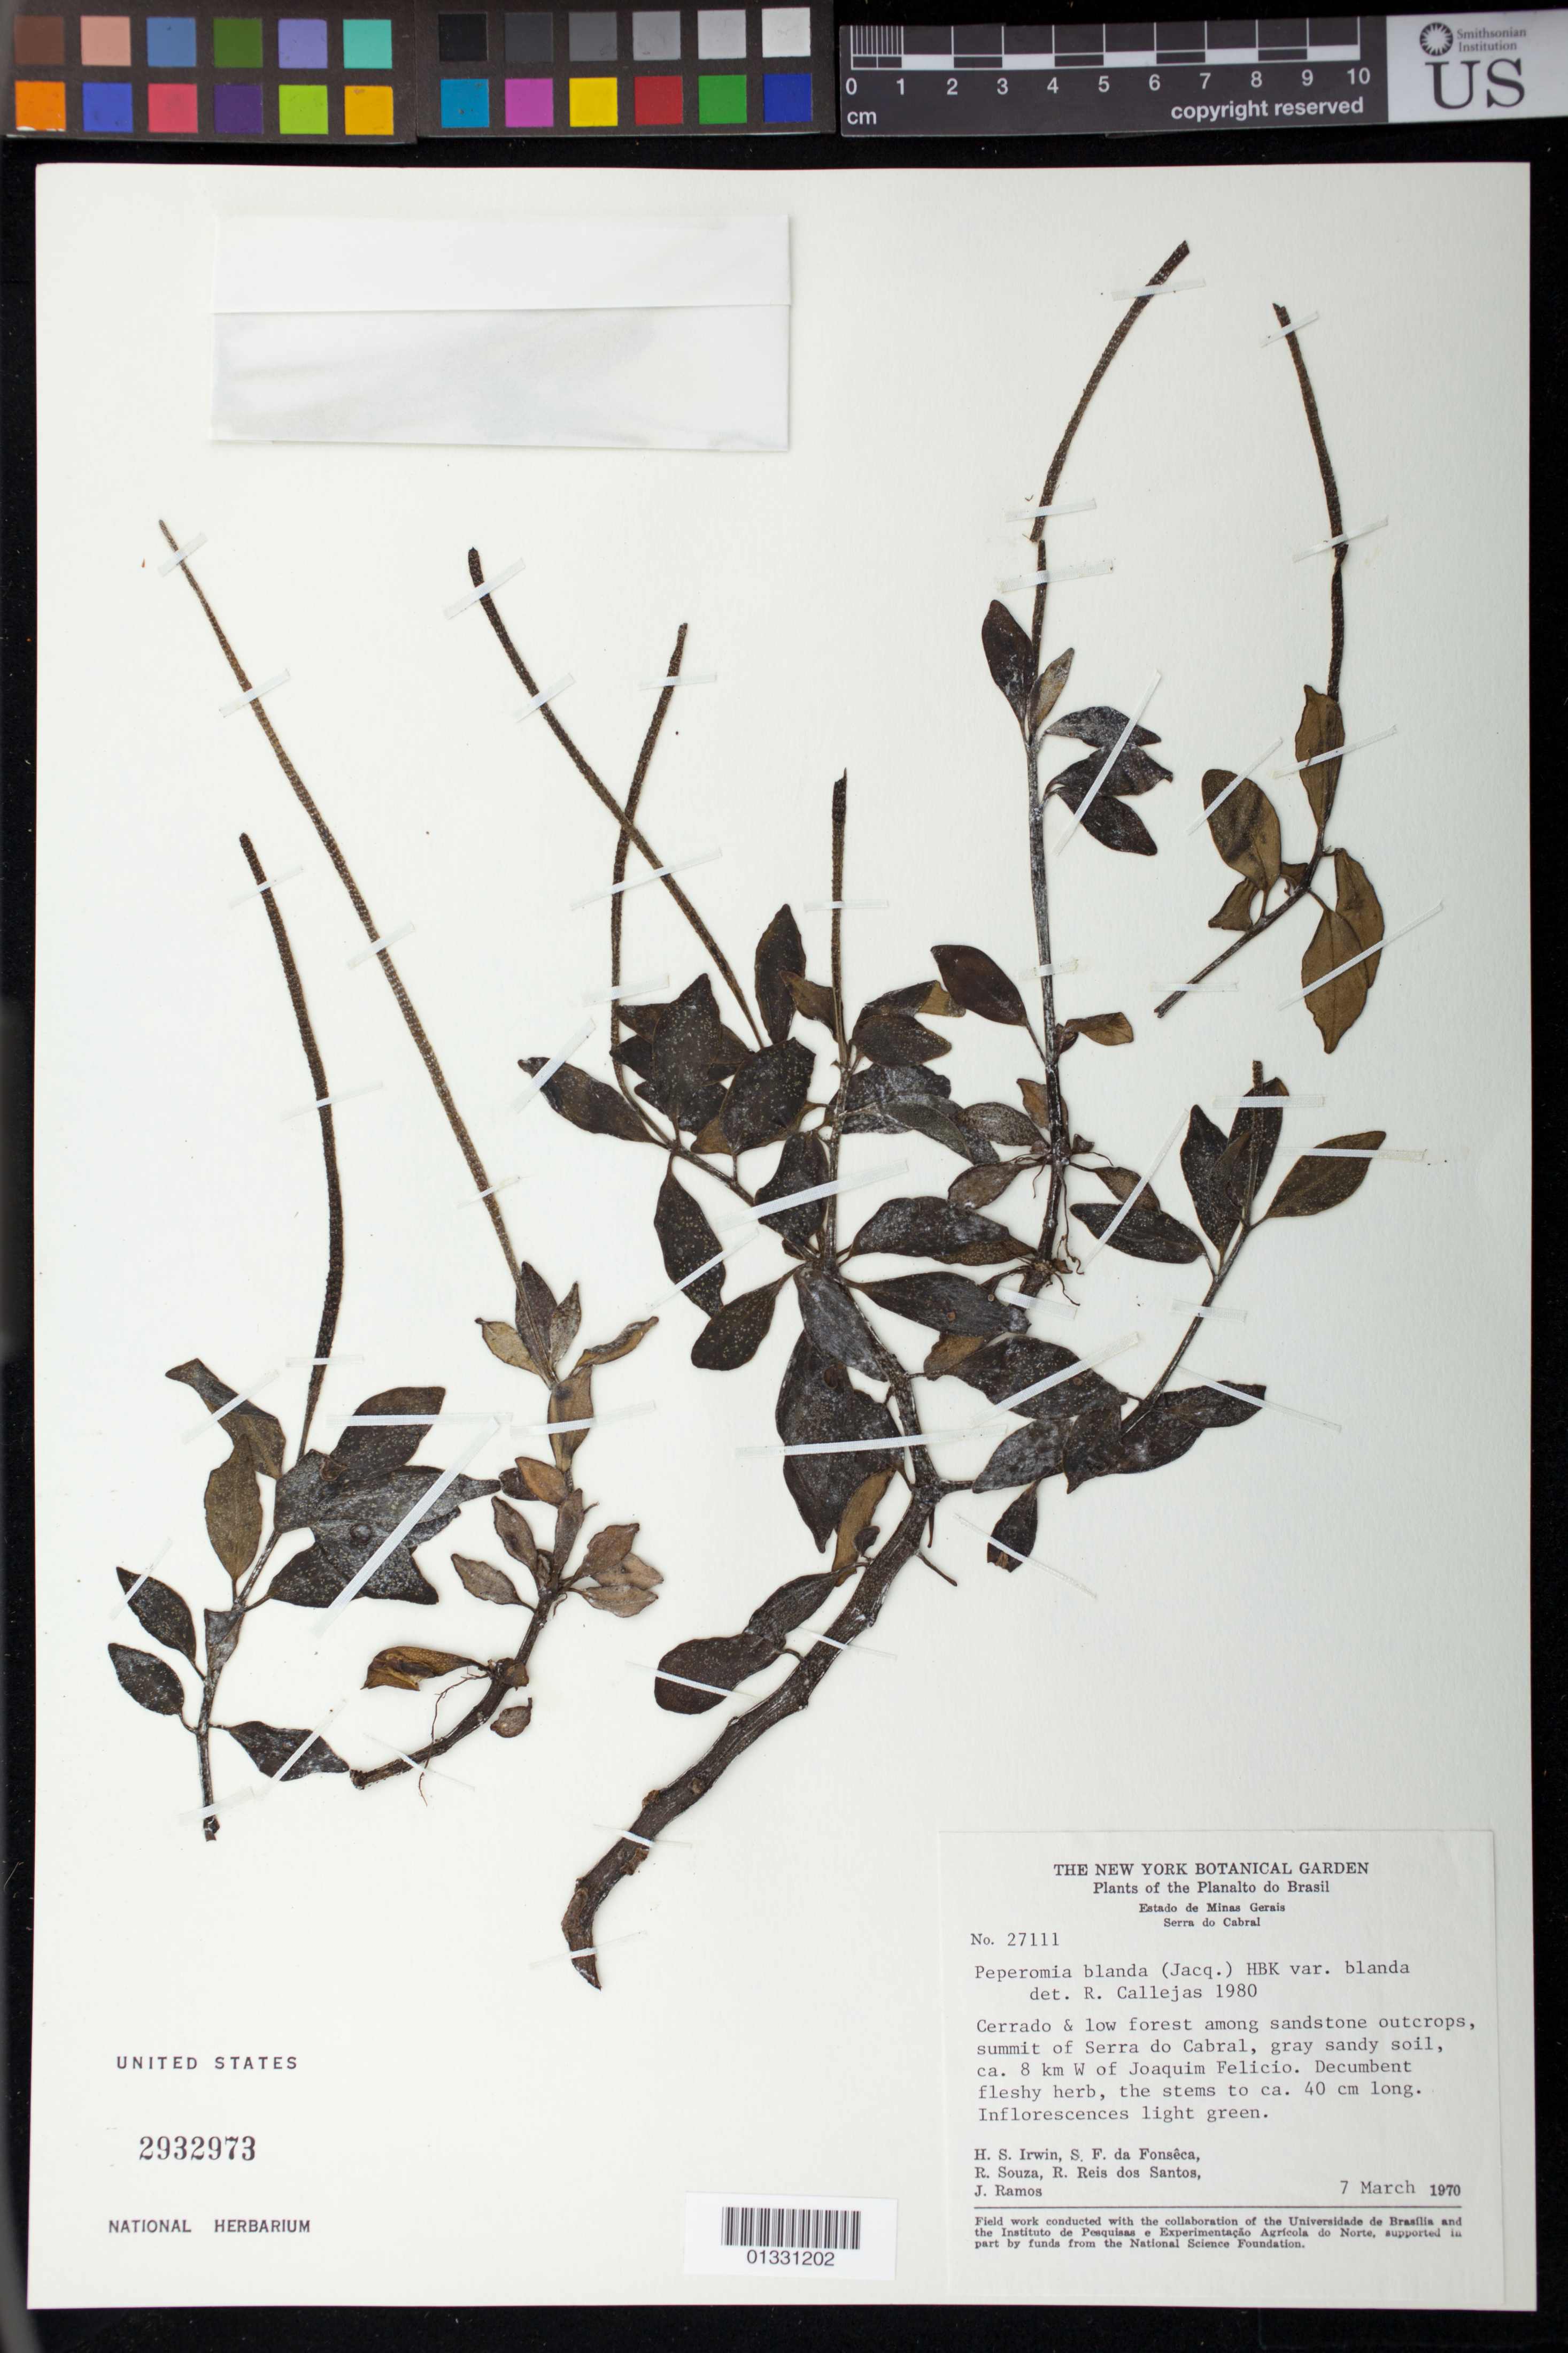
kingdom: Plantae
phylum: Tracheophyta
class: Magnoliopsida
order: Piperales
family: Piperaceae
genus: Peperomia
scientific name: Peperomia blanda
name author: (Jacq.) Kunth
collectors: H. Irwin, S. F. Fonsêca, R. Souza, R. R. Santos & J. Ramos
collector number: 27111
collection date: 1970-03-07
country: Brazil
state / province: Minas Gerais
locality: Summit of Serra do Cabral, ca. 8 km W of Joaquim Felicio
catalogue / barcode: US 2932973